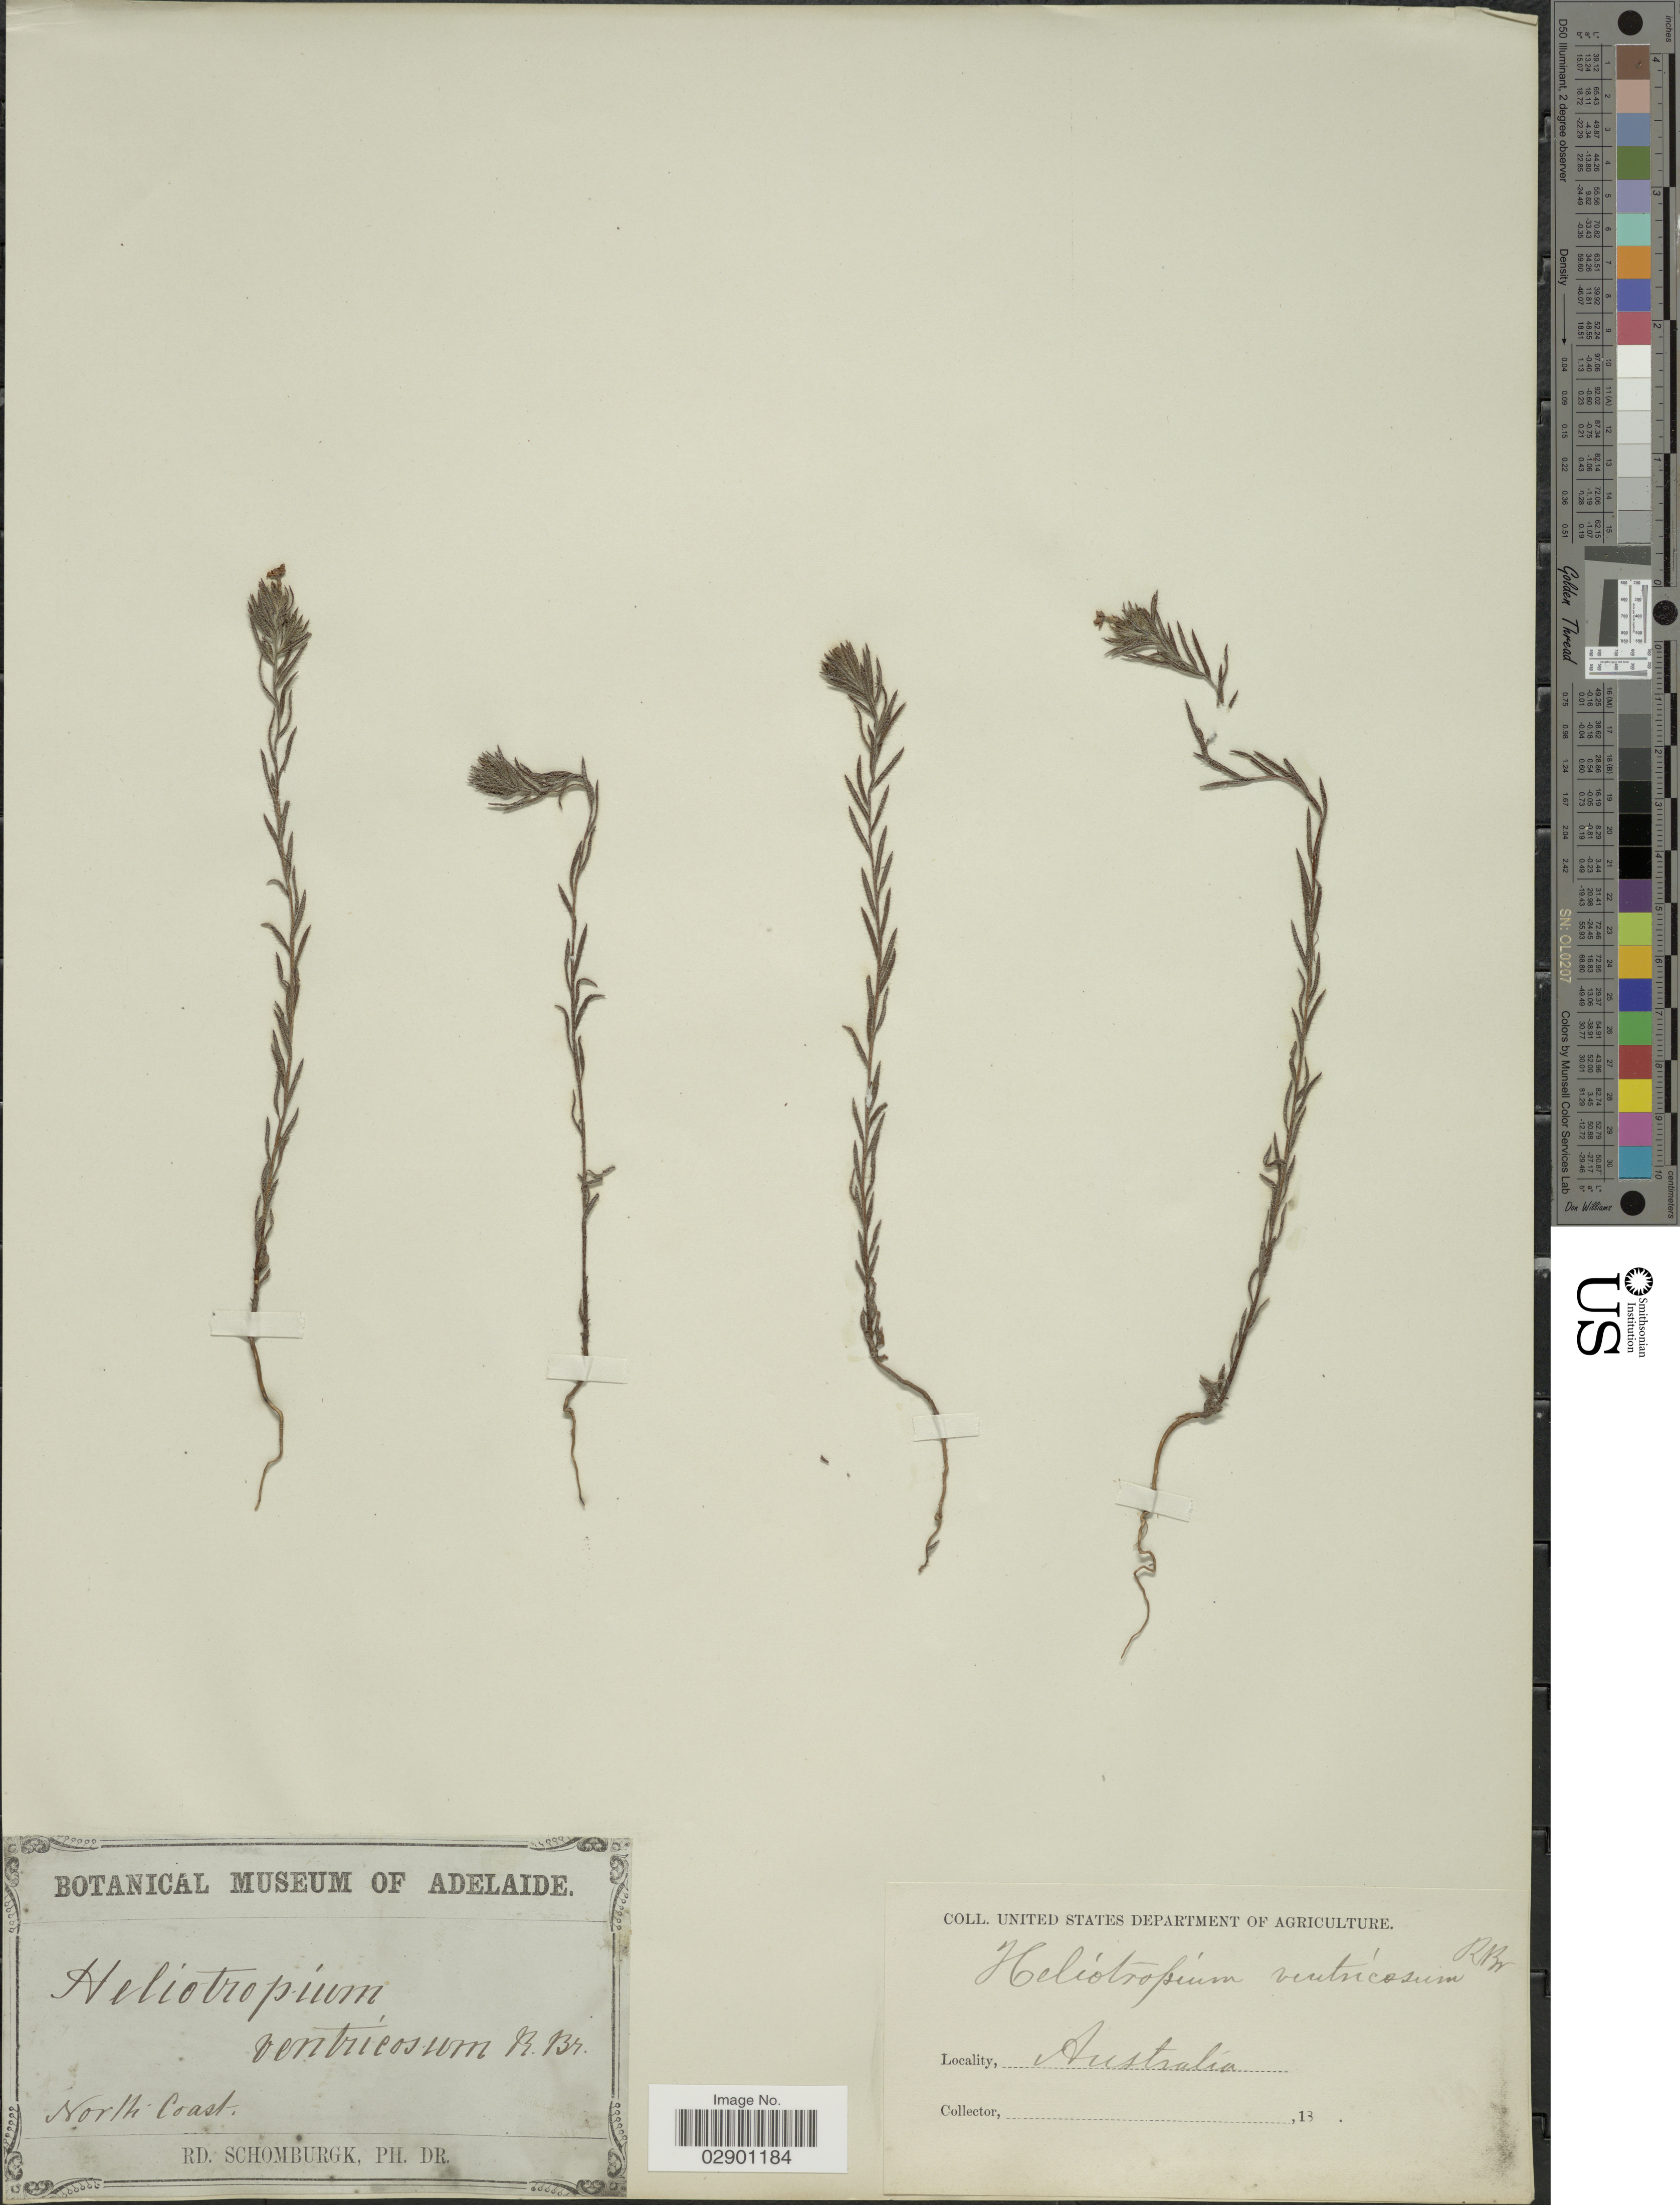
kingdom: Plantae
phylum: Tracheophyta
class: Magnoliopsida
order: Boraginales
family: Heliotropiaceae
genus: Heliotropium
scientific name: Heliotropium ventricosum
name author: R. Br.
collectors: M. R. Schomburgk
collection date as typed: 18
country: Australia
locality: North-Coast.